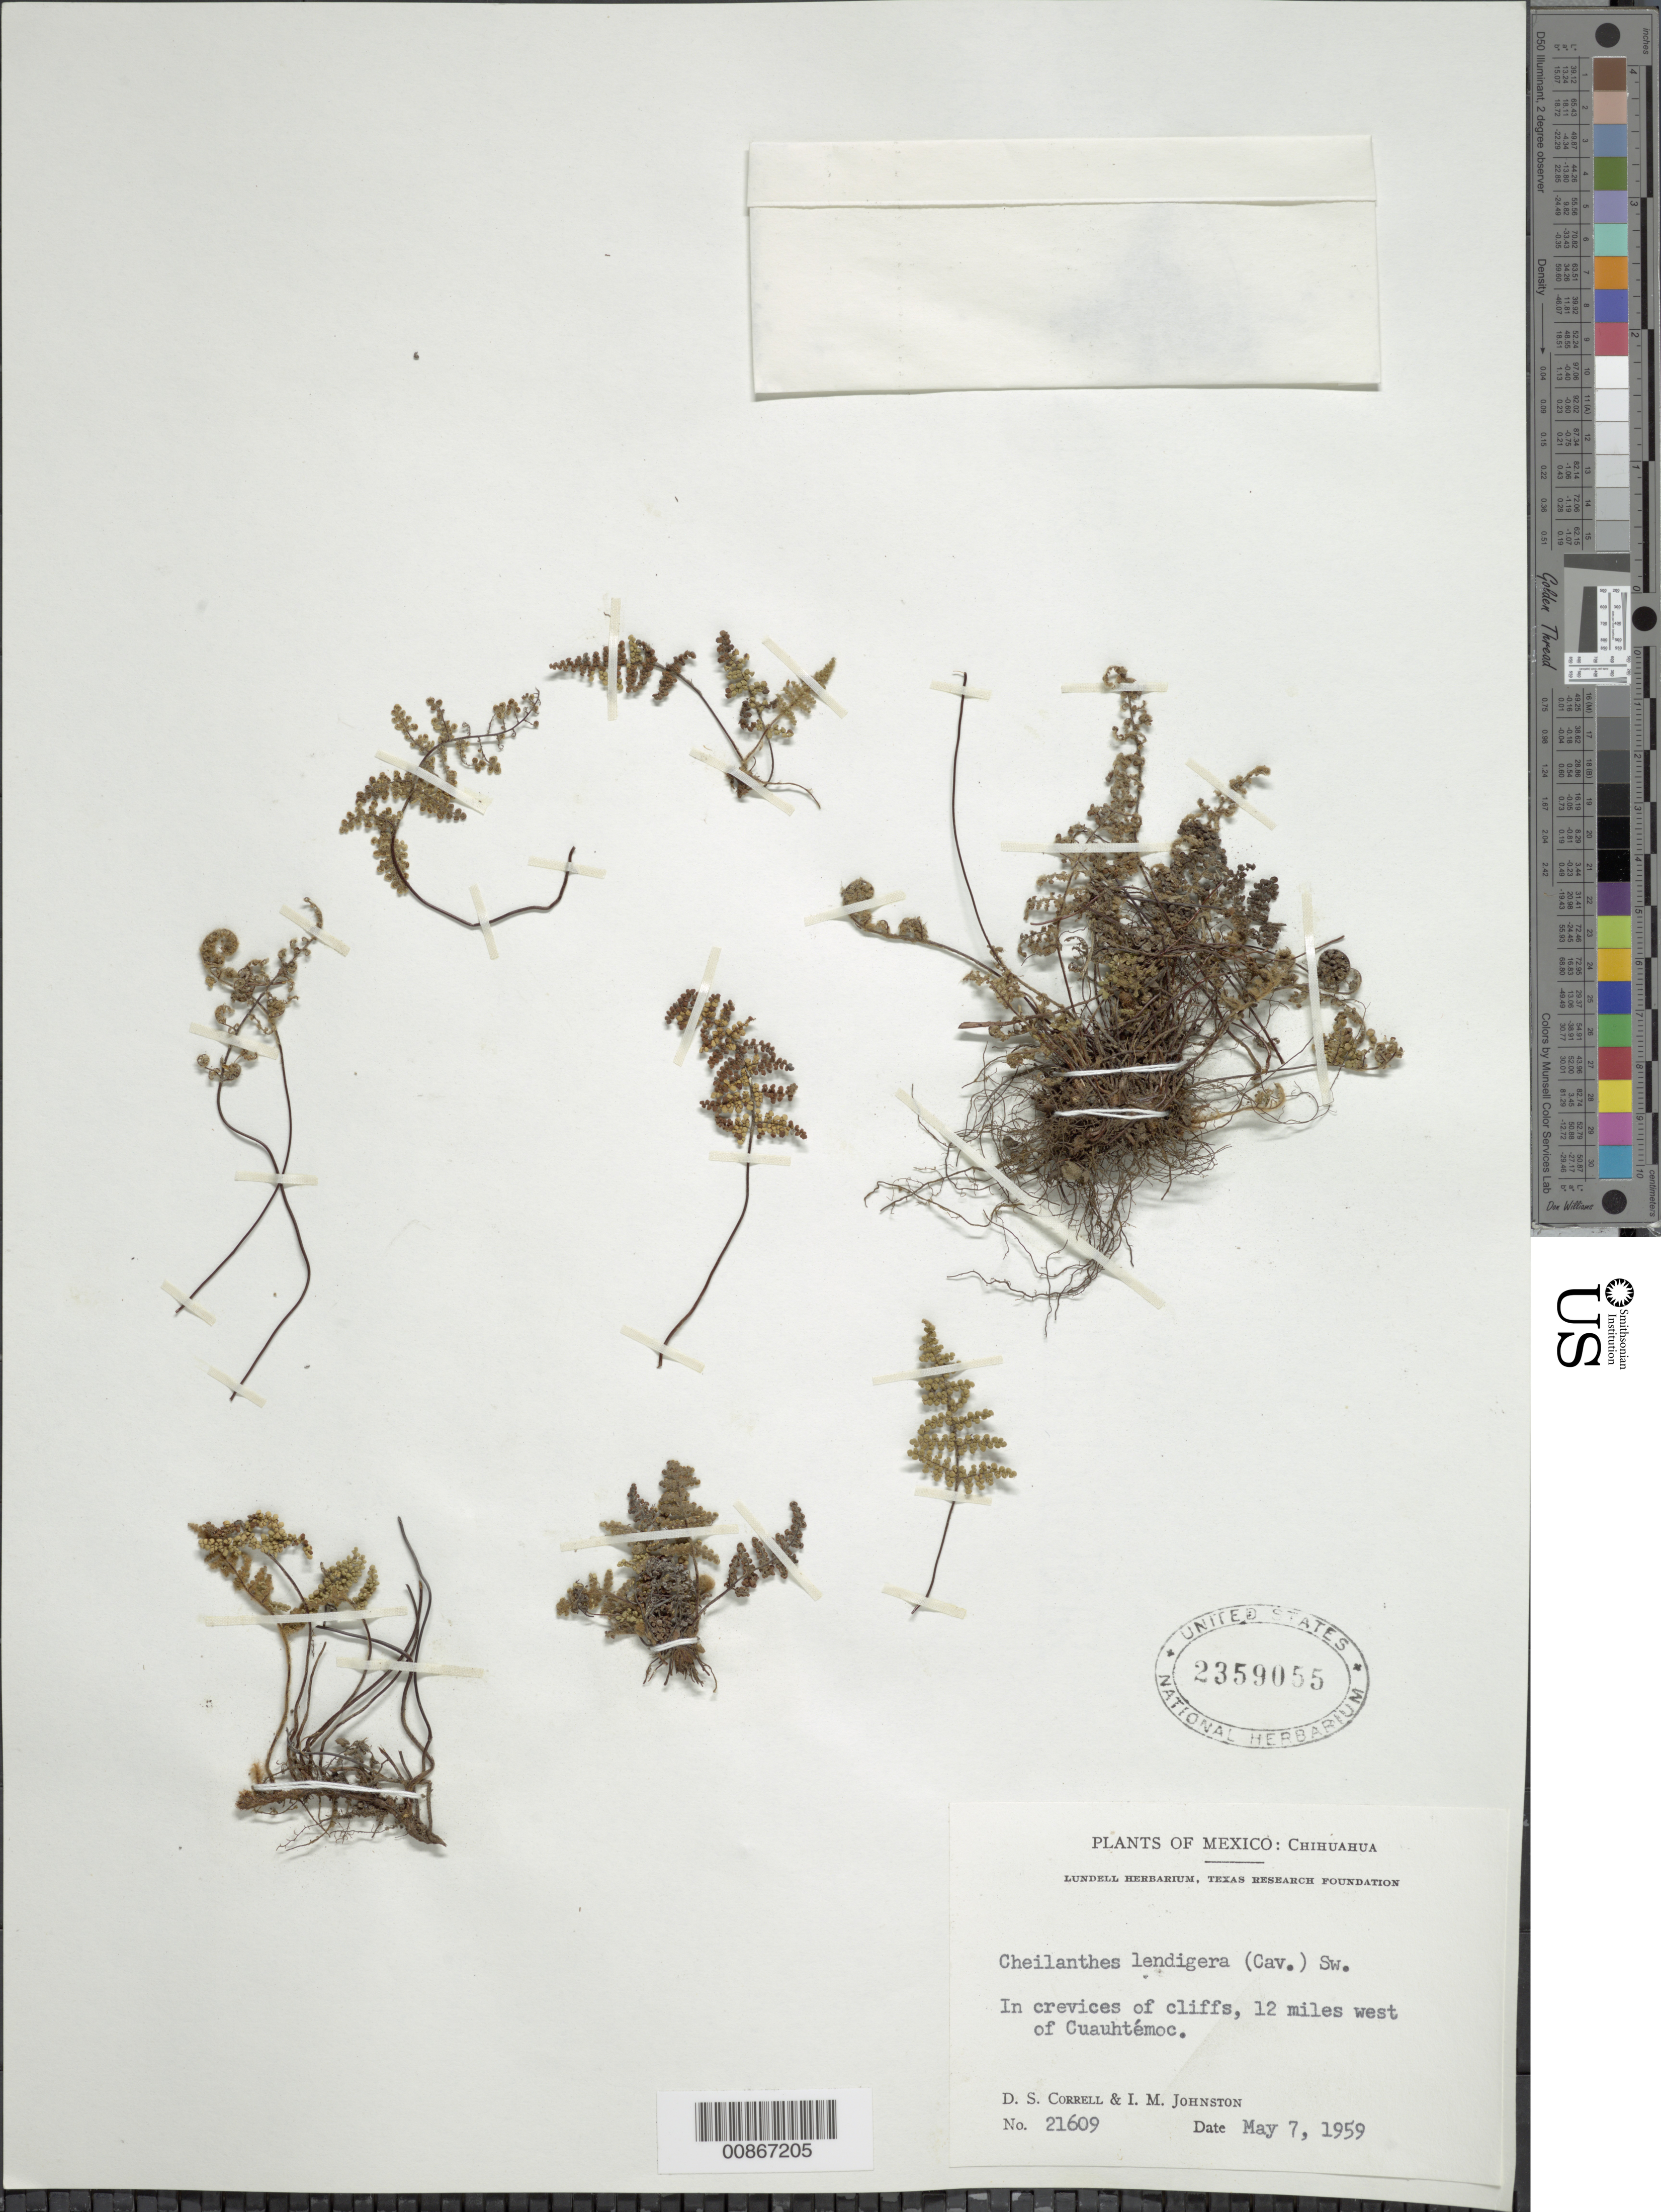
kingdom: Plantae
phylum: Tracheophyta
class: Polypodiopsida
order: Polypodiales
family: Pteridaceae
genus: Myriopteris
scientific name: Myriopteris lendigera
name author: (Cav.) J. Sm.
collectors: D. S. Correll & I.M. Johnston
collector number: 21609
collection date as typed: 07 May 1959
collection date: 1959-05-07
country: Mexico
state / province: Chihuahua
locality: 12 miles west of Cuauhtémoc.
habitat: In crevices of cliffs.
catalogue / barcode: US 2359055